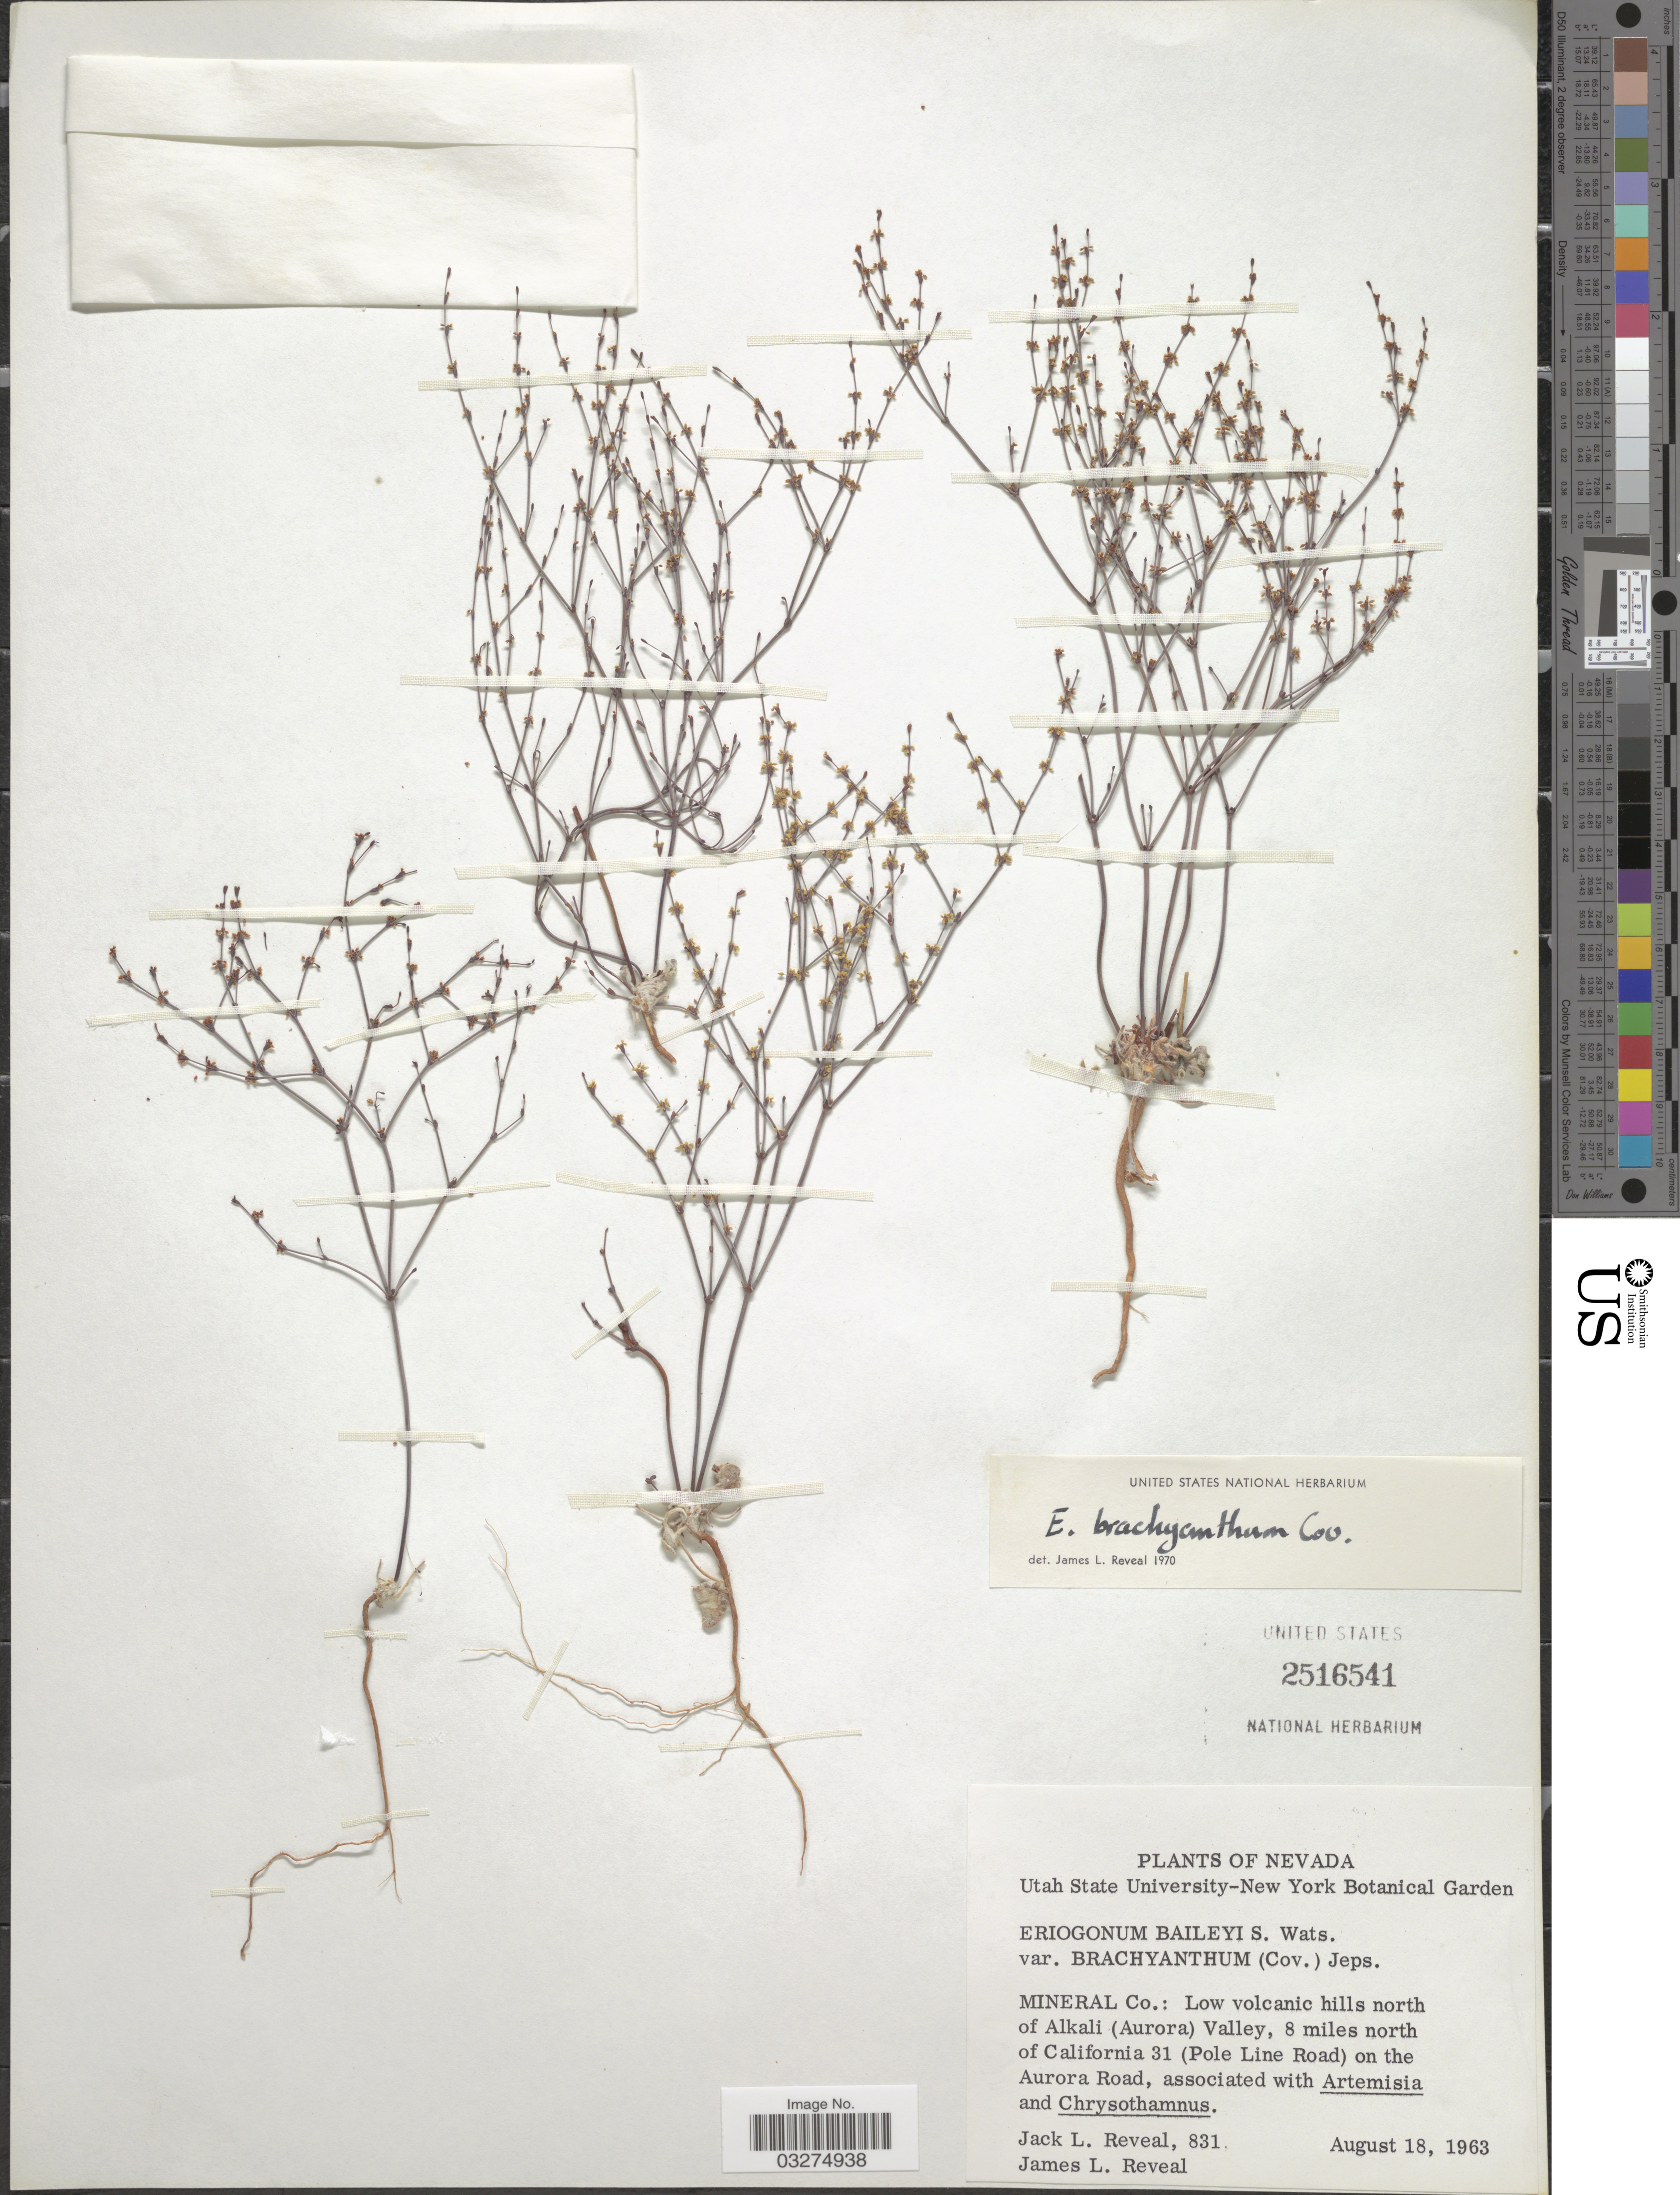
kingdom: Plantae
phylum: Tracheophyta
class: Magnoliopsida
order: Caryophyllales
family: Polygonaceae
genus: Eriogonum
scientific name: Eriogonum brachyanthum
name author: Coville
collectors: J. L. Reveal & J. L. Reveal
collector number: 831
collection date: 1963-08-18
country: United States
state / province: Nevada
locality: Mineral Co.: Low volcanic hills north of Alkali (Aurora) Valley, 8 miles north of California 31 (Pole Line Road) on the Aurora Road.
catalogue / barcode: US 2516541